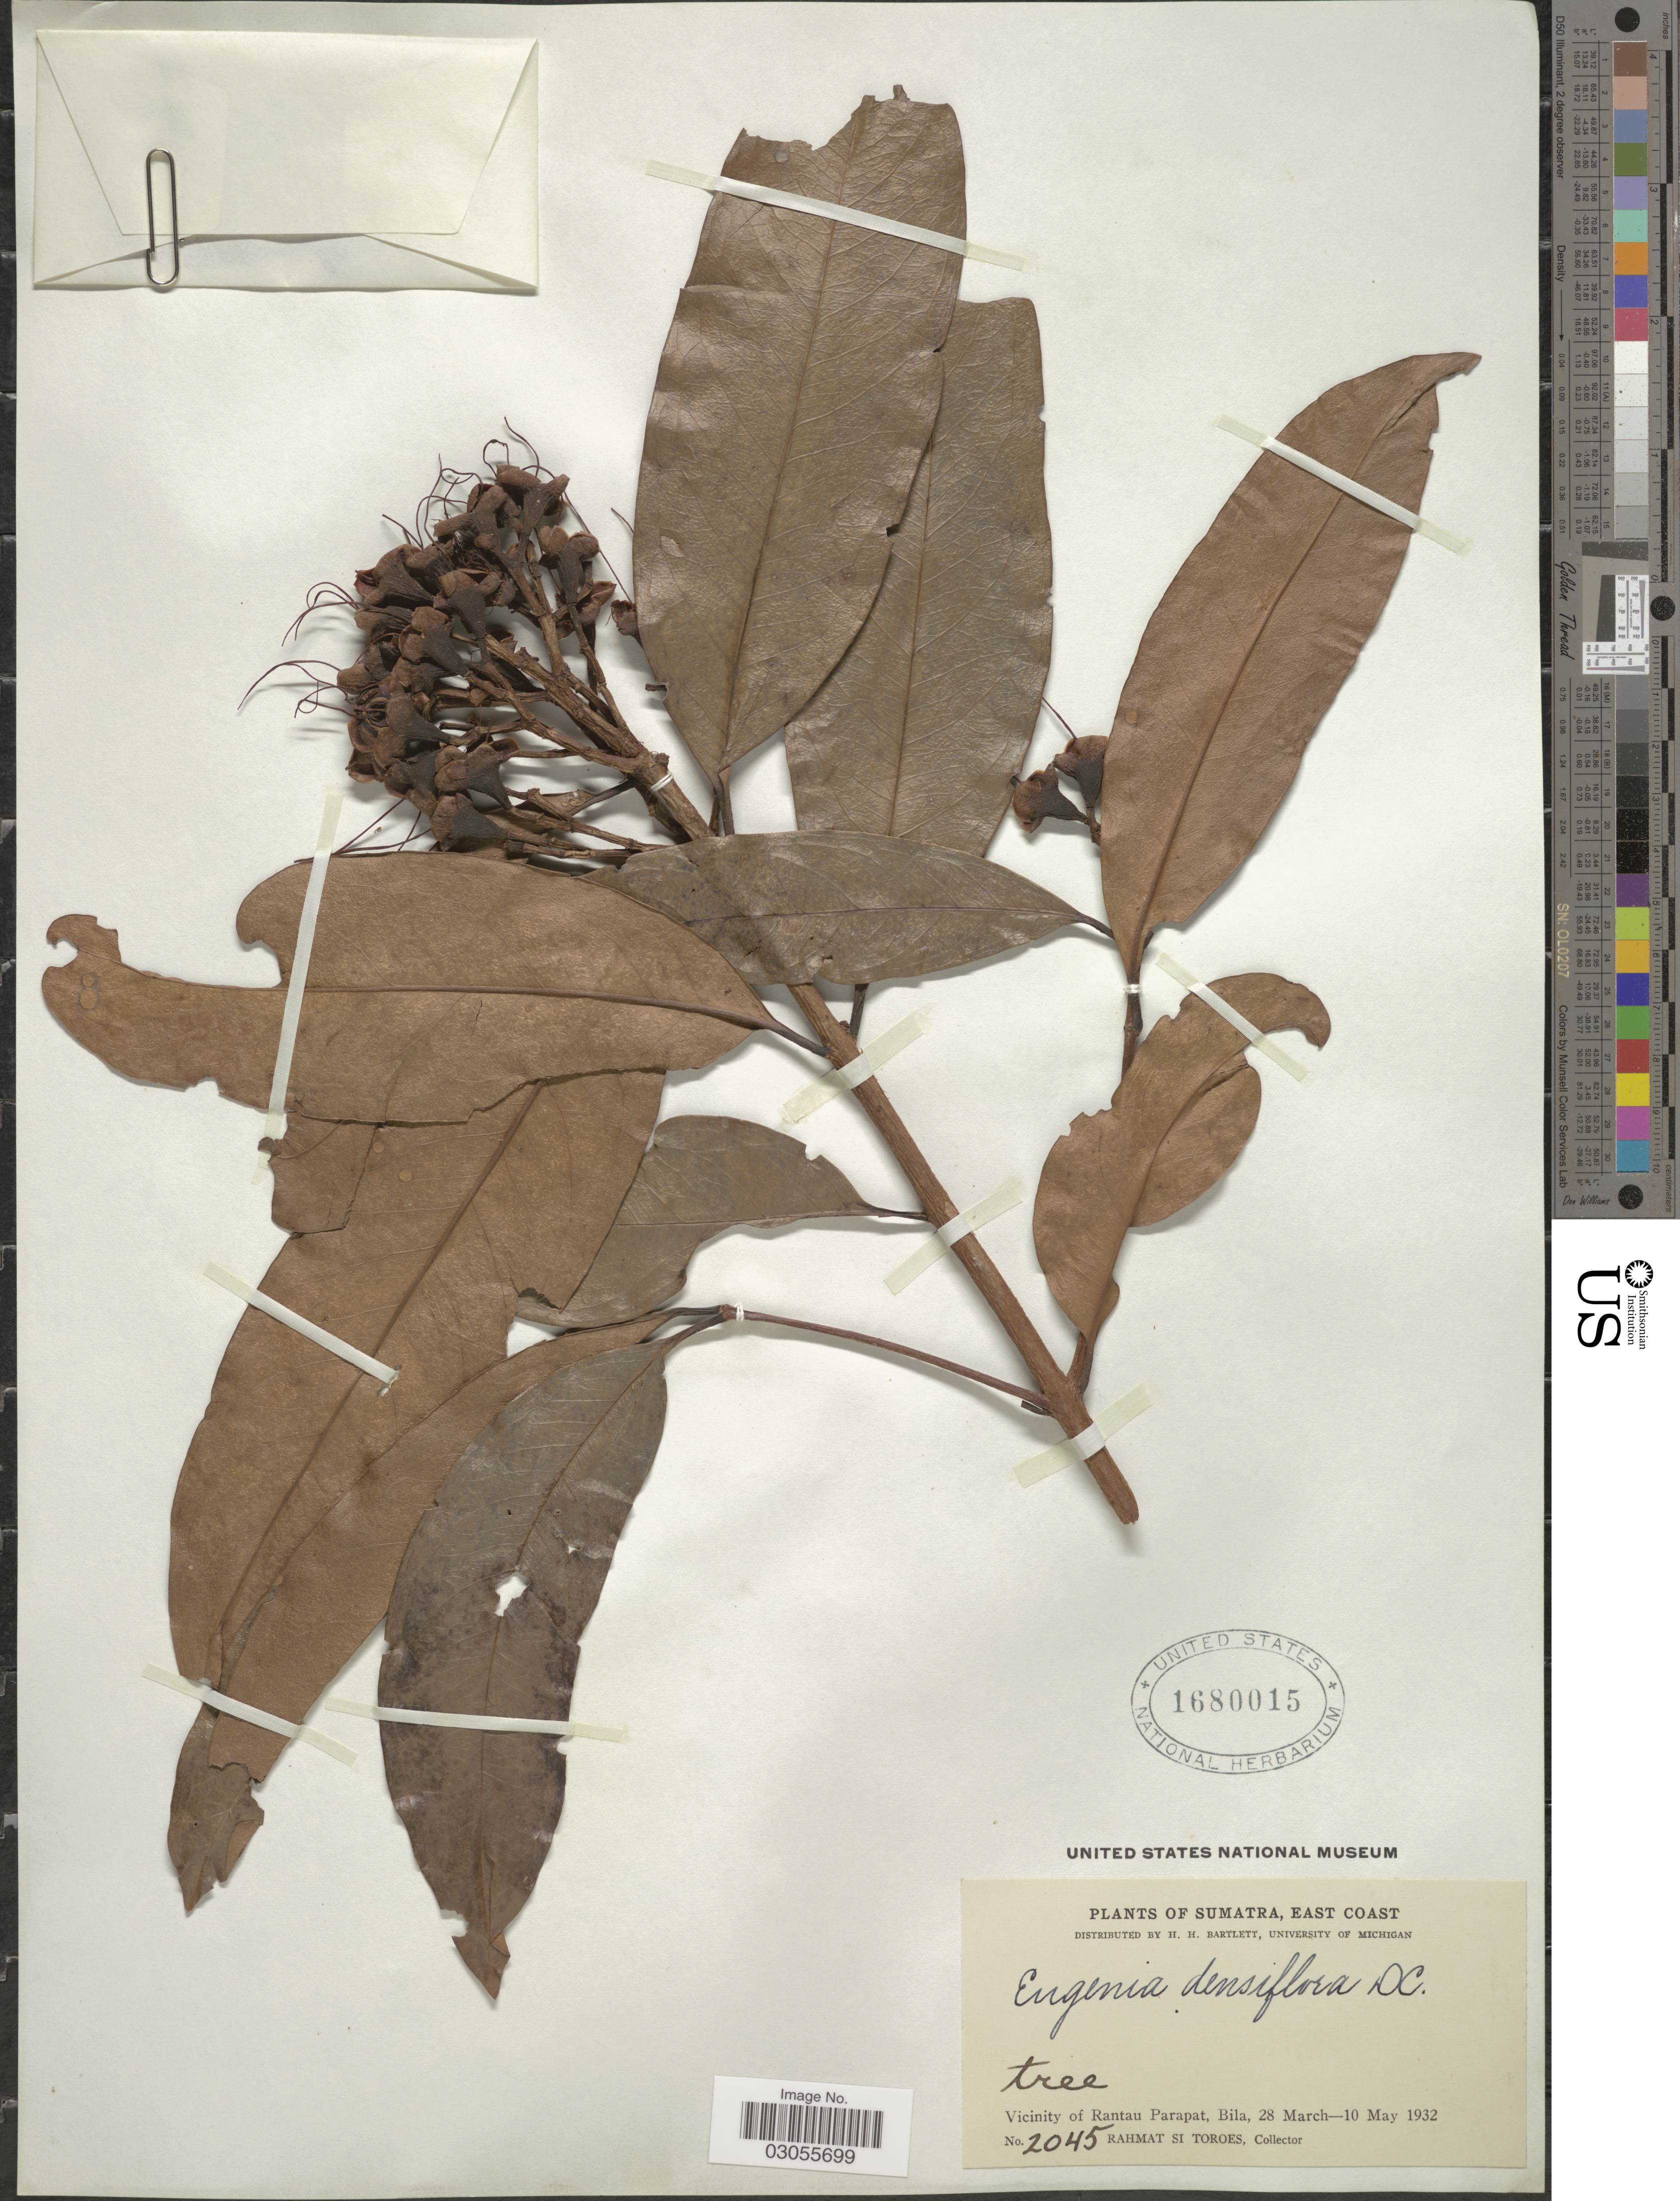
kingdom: Plantae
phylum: Tracheophyta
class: Magnoliopsida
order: Myrtales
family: Myrtaceae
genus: Syzygium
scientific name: Syzygium pycnanthum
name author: Merr. & L.M. Perry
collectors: Rahmat Si Boeea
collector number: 2045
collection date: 1932-03-28/1932-05-10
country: Indonesia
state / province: Sumatra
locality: East Coast. Vicinity of Rantau Parapat, Bila.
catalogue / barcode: US 1680015